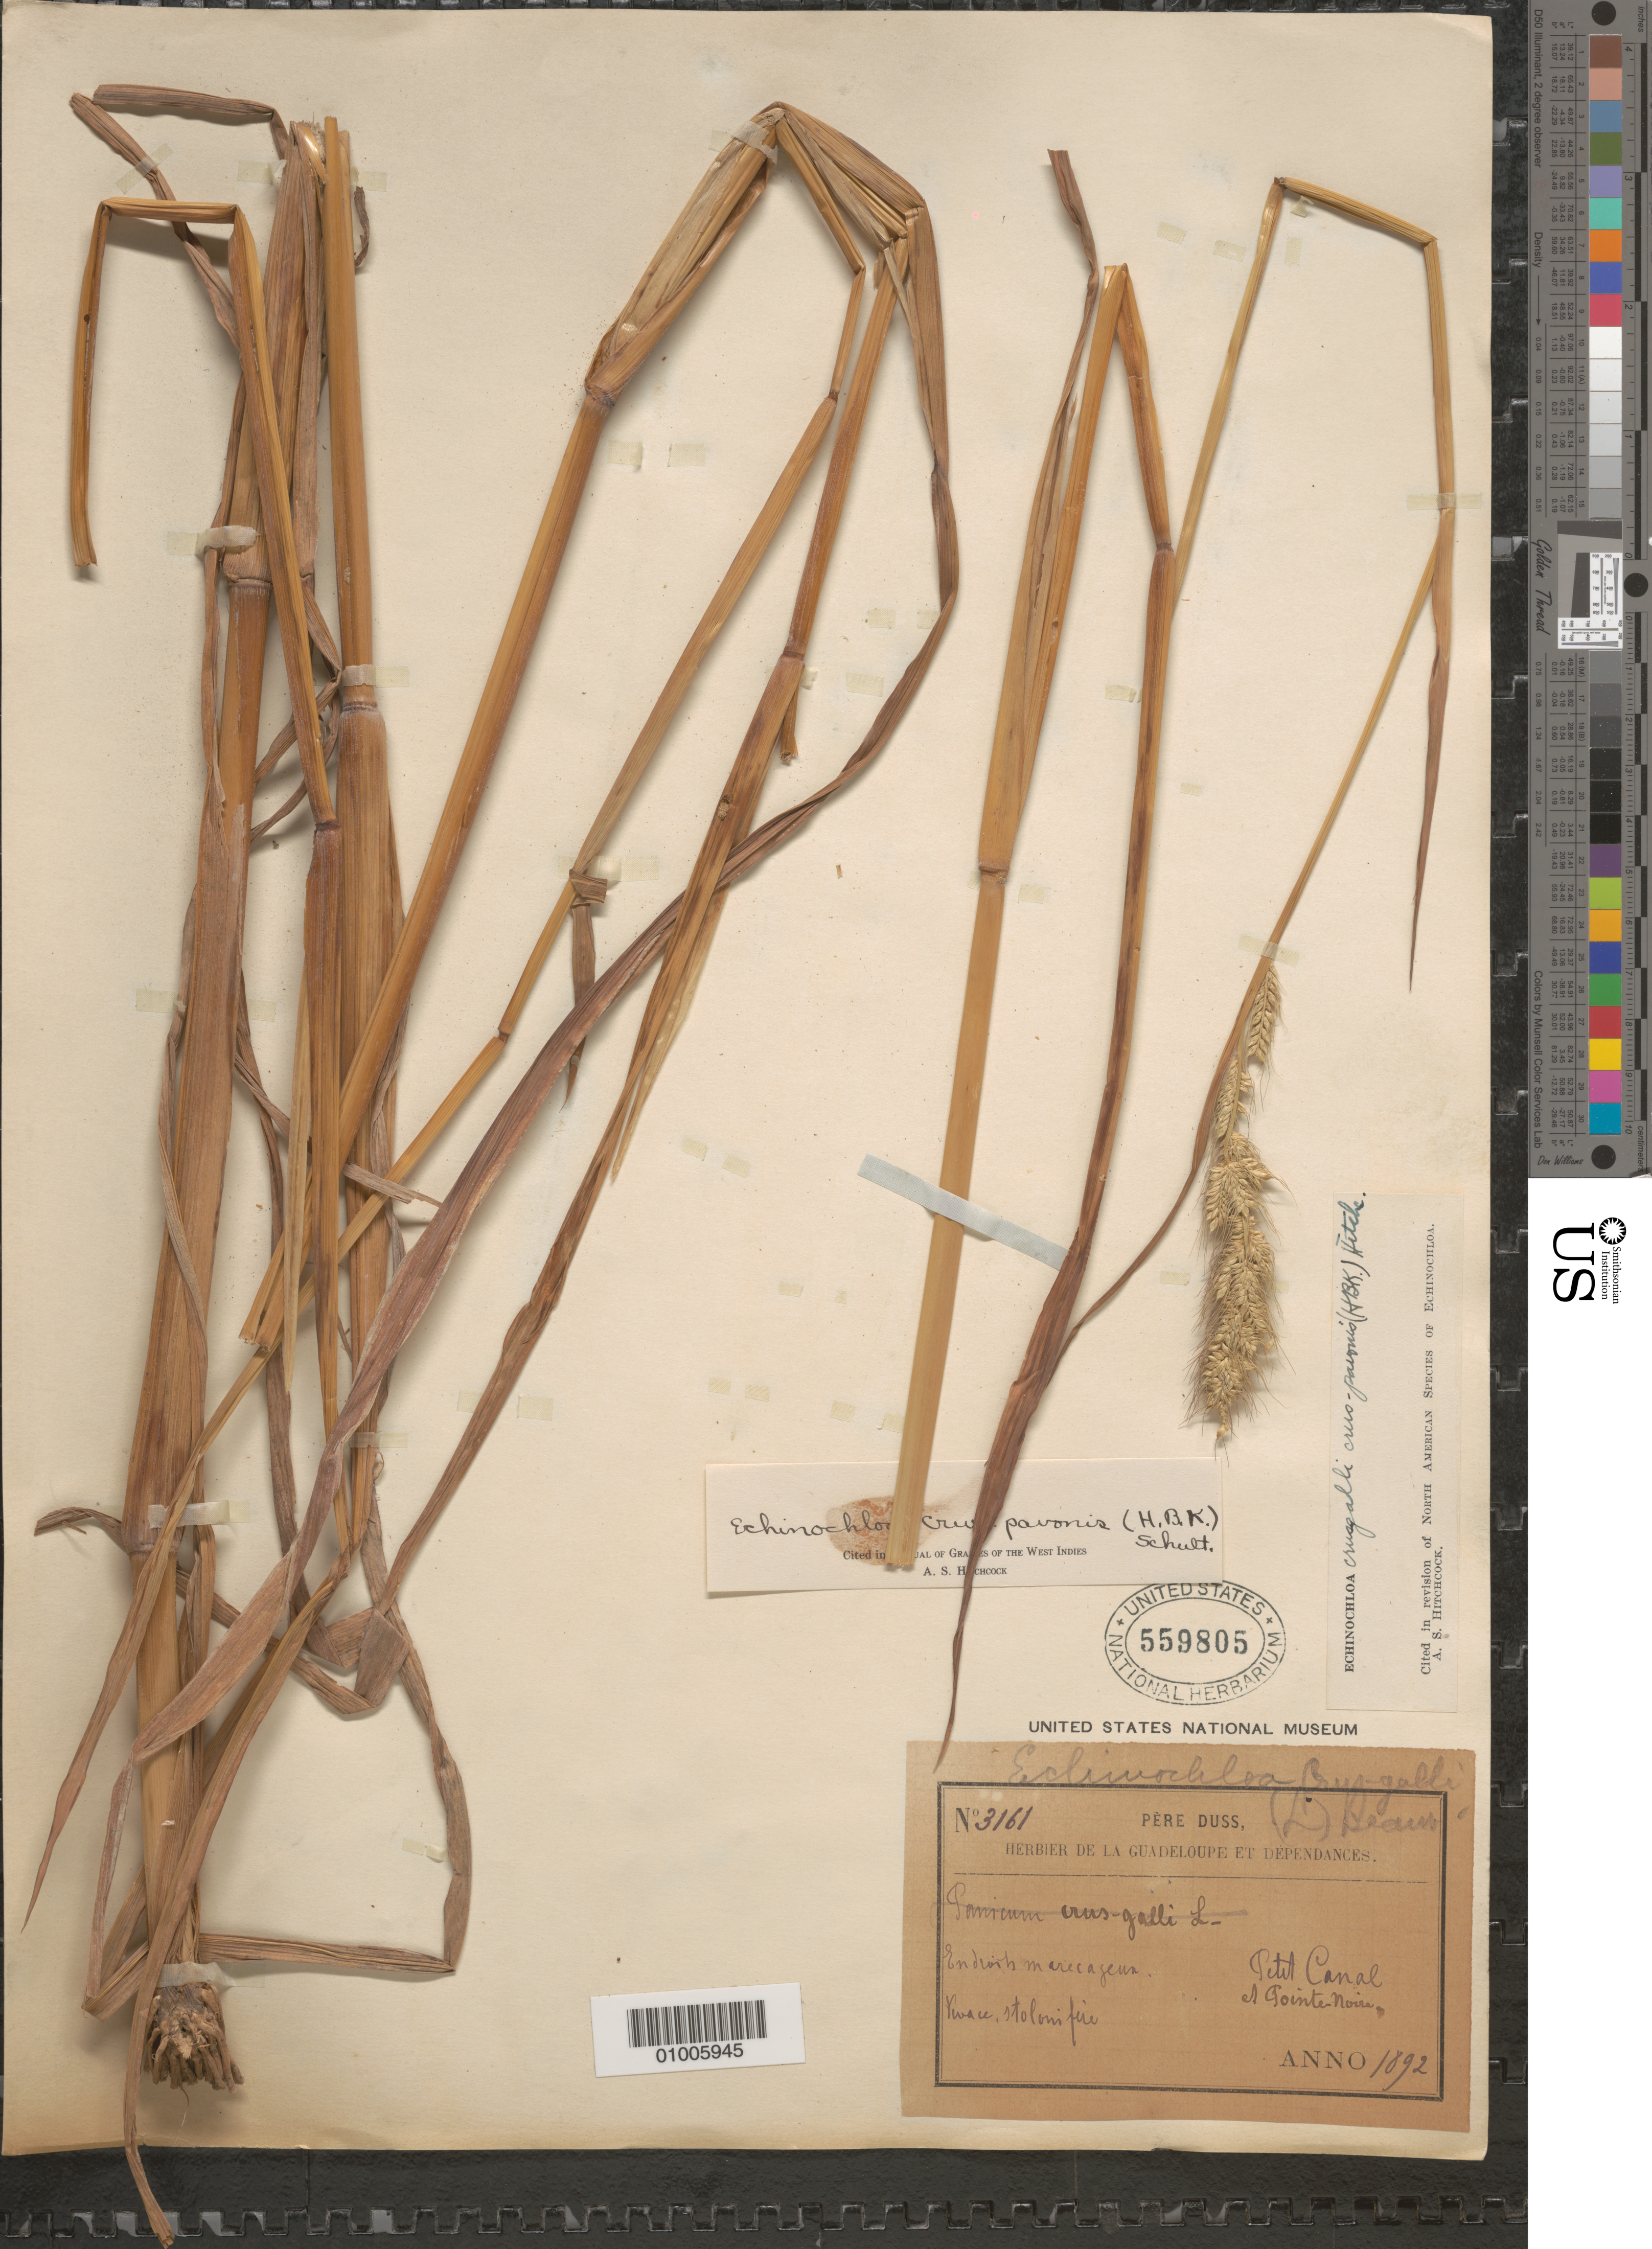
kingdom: Plantae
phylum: Tracheophyta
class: Liliopsida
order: Poales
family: Poaceae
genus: Echinochloa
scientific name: Echinochloa crus-pavonis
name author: (Kunth) Schult.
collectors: Père Duss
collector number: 3161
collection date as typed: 1892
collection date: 1892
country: Guadeloupe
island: Basse Terre [Guadeloupe]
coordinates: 0 N, 0 E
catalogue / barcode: US 559805